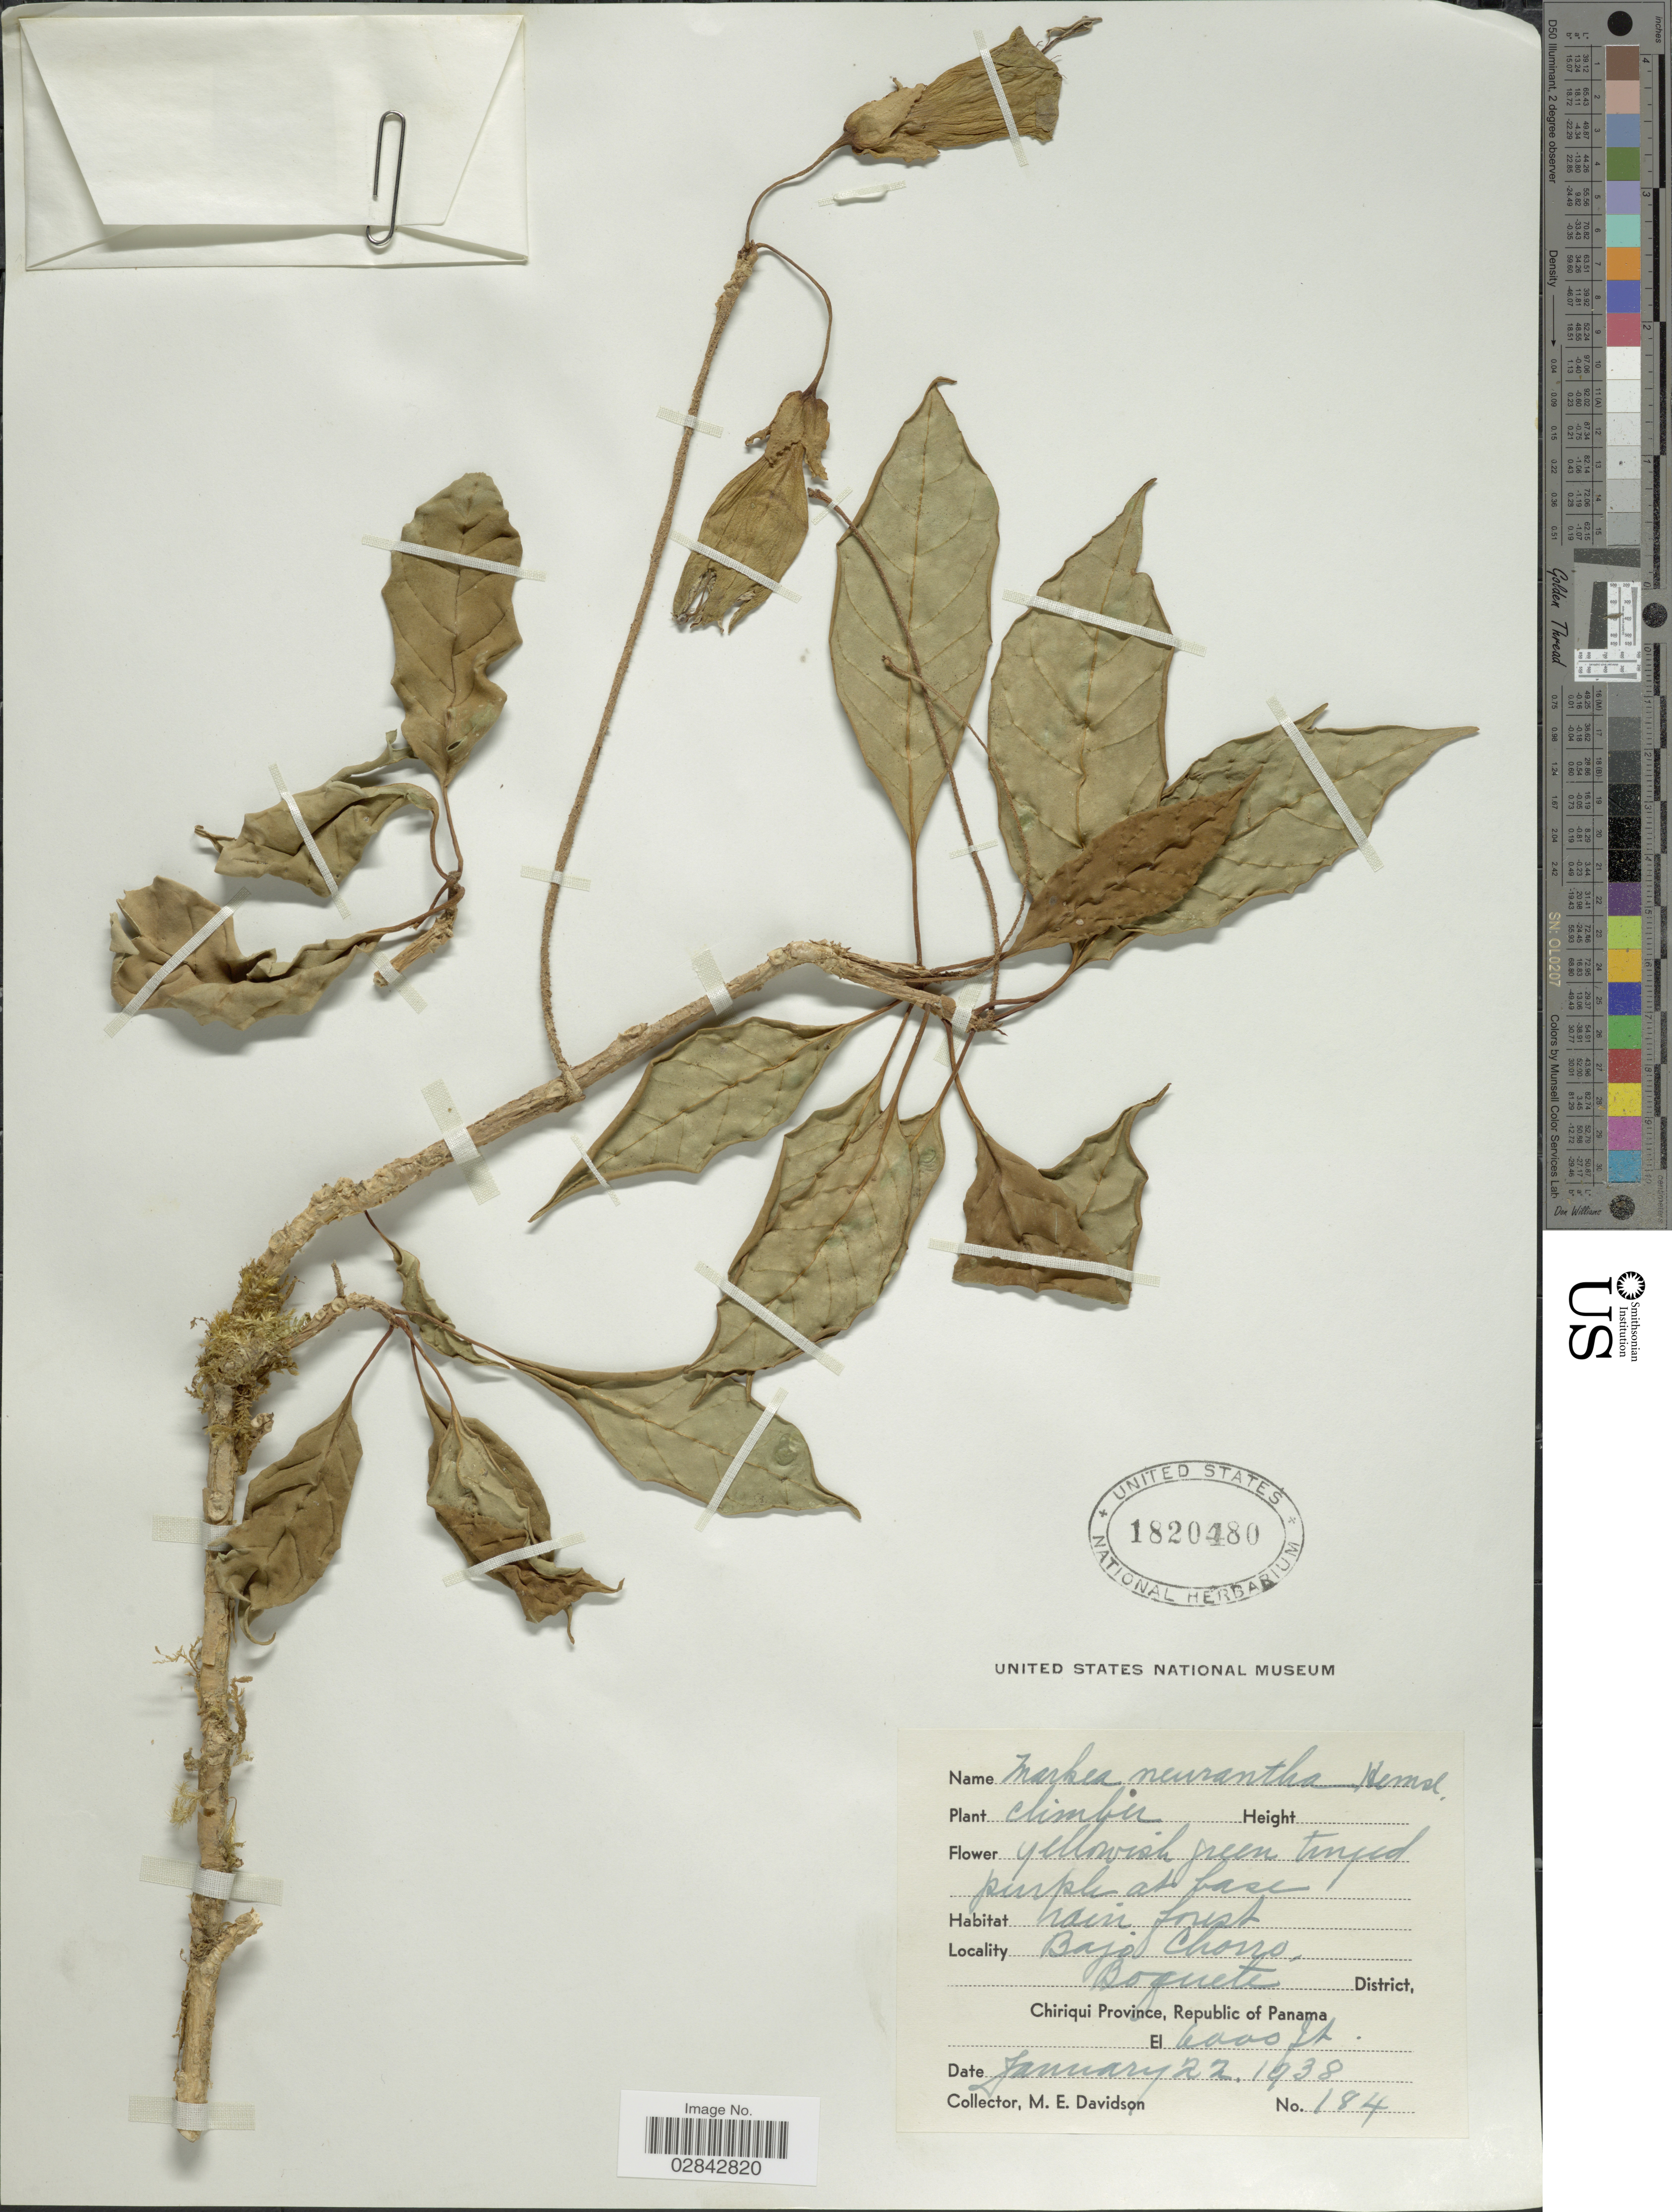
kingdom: Plantae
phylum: Tracheophyta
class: Magnoliopsida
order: Solanales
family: Solanaceae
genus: Markea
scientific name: Markea neurantha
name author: Hemsl.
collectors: M. E. Davidson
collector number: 184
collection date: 1938-01-22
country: Panama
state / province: Chiriqui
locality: Bajo Chono, Boquete District, Republic of Panama.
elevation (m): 1829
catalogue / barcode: US 1820480